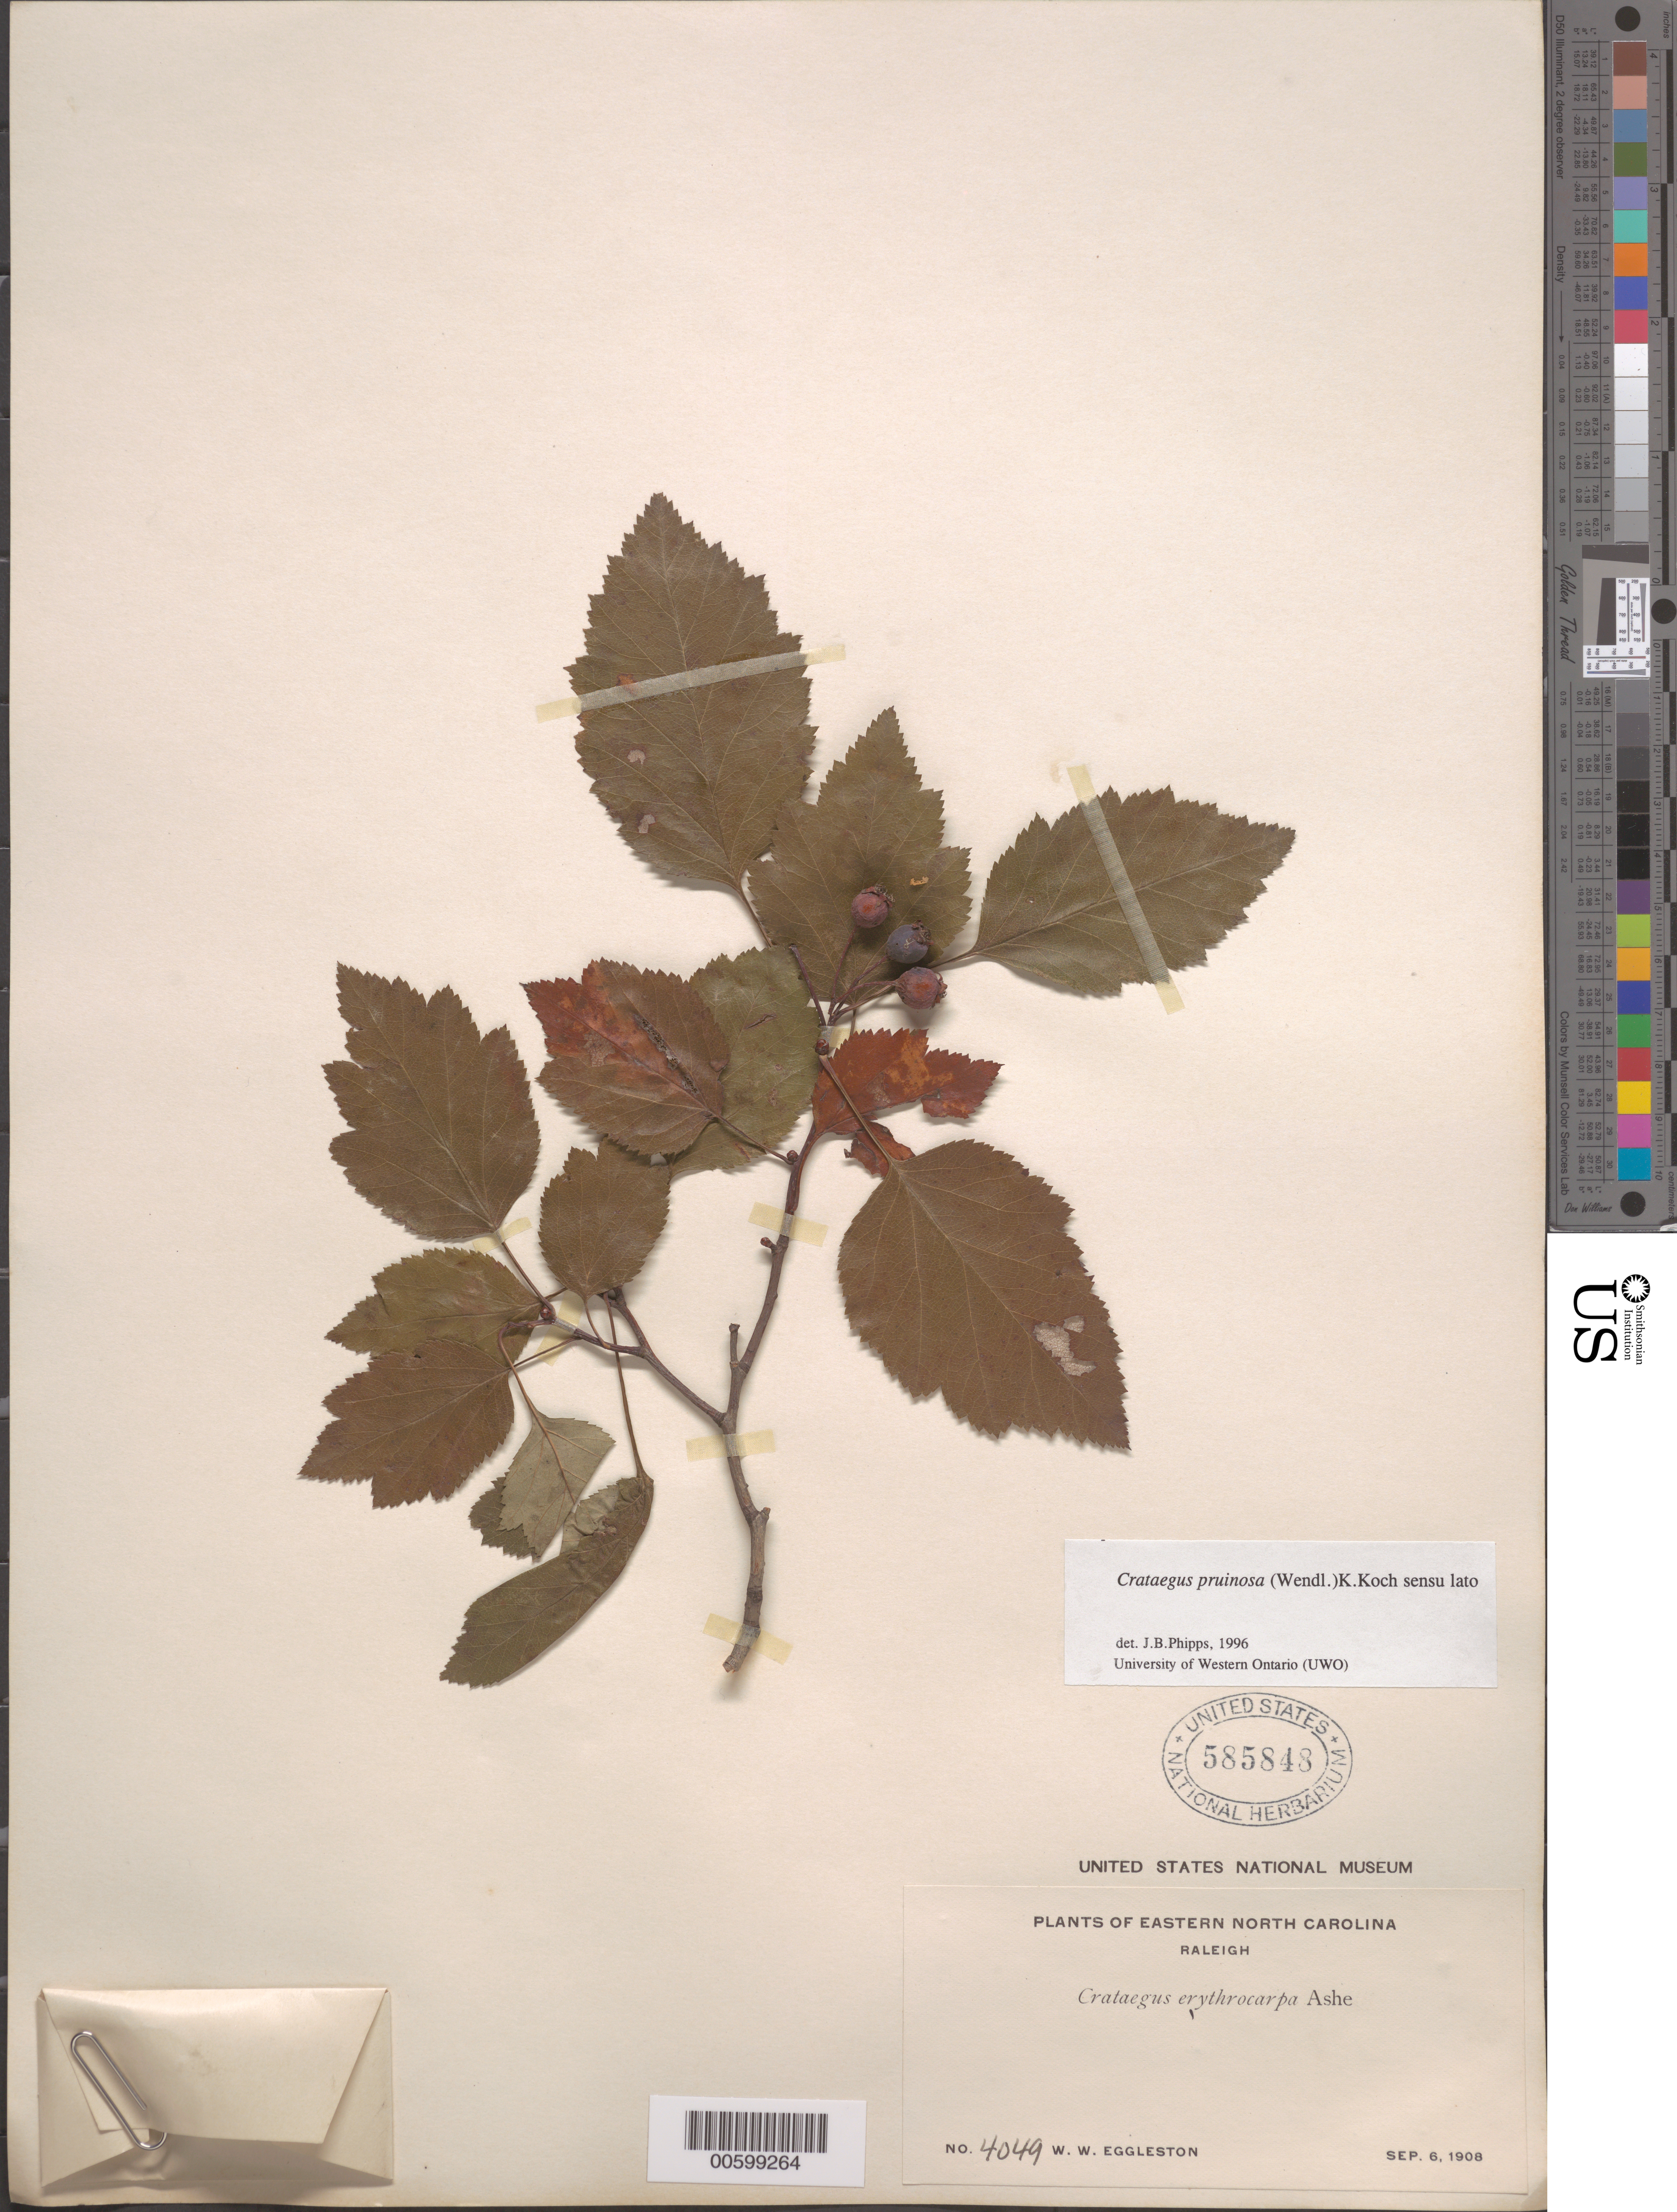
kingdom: Plantae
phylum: Tracheophyta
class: Magnoliopsida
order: Rosales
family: Rosaceae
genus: Crataegus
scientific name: Crataegus pruinosa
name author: (H.L. Wendl.) K. Koch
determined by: Phipps, James B., (UWO), University of Western Ontario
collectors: W. W. Eggleston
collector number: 4049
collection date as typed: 06 Sep 1908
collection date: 1908-09-06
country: United States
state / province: North Carolina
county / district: Wake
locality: Raleigh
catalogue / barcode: US 585848